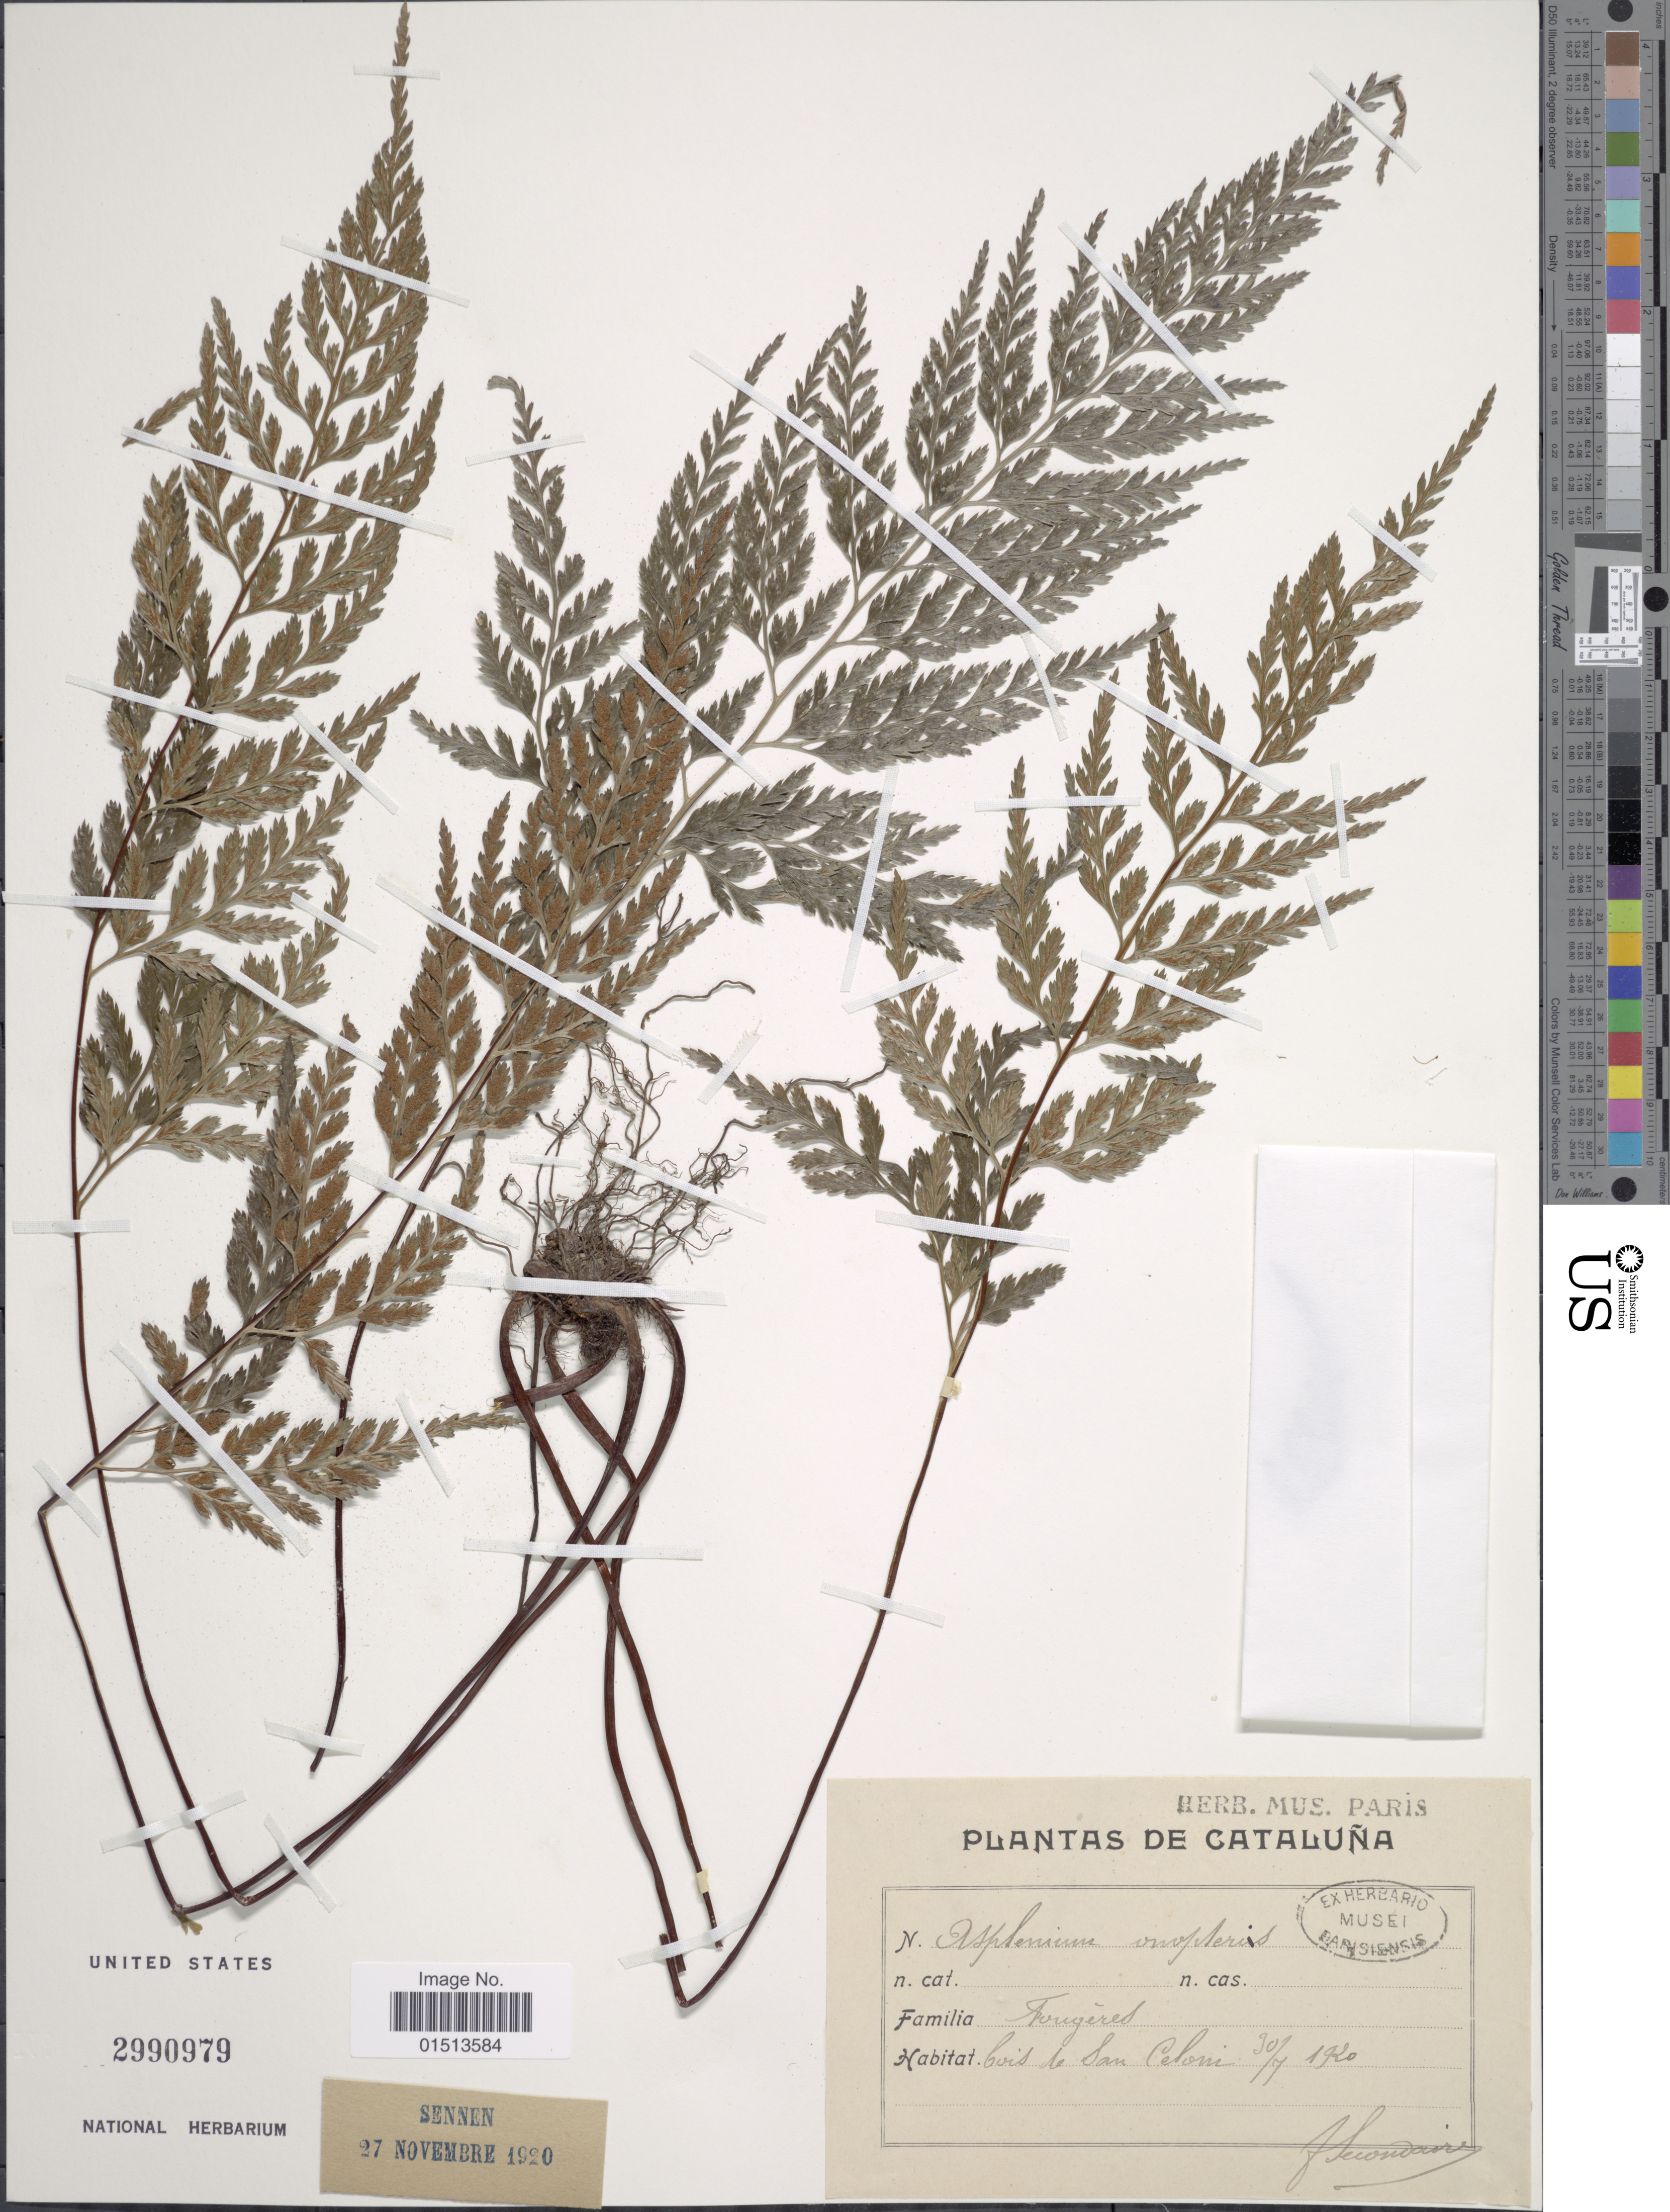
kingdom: Plantae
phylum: Tracheophyta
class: Polypodiopsida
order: Polypodiales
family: Aspleniaceae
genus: Asplenium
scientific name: Asplenium adiantum-nigrum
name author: L.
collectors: F. Secondaire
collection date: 1920-07-30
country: Spain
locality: Cataluna, bois de San Celoni.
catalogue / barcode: US 2990979